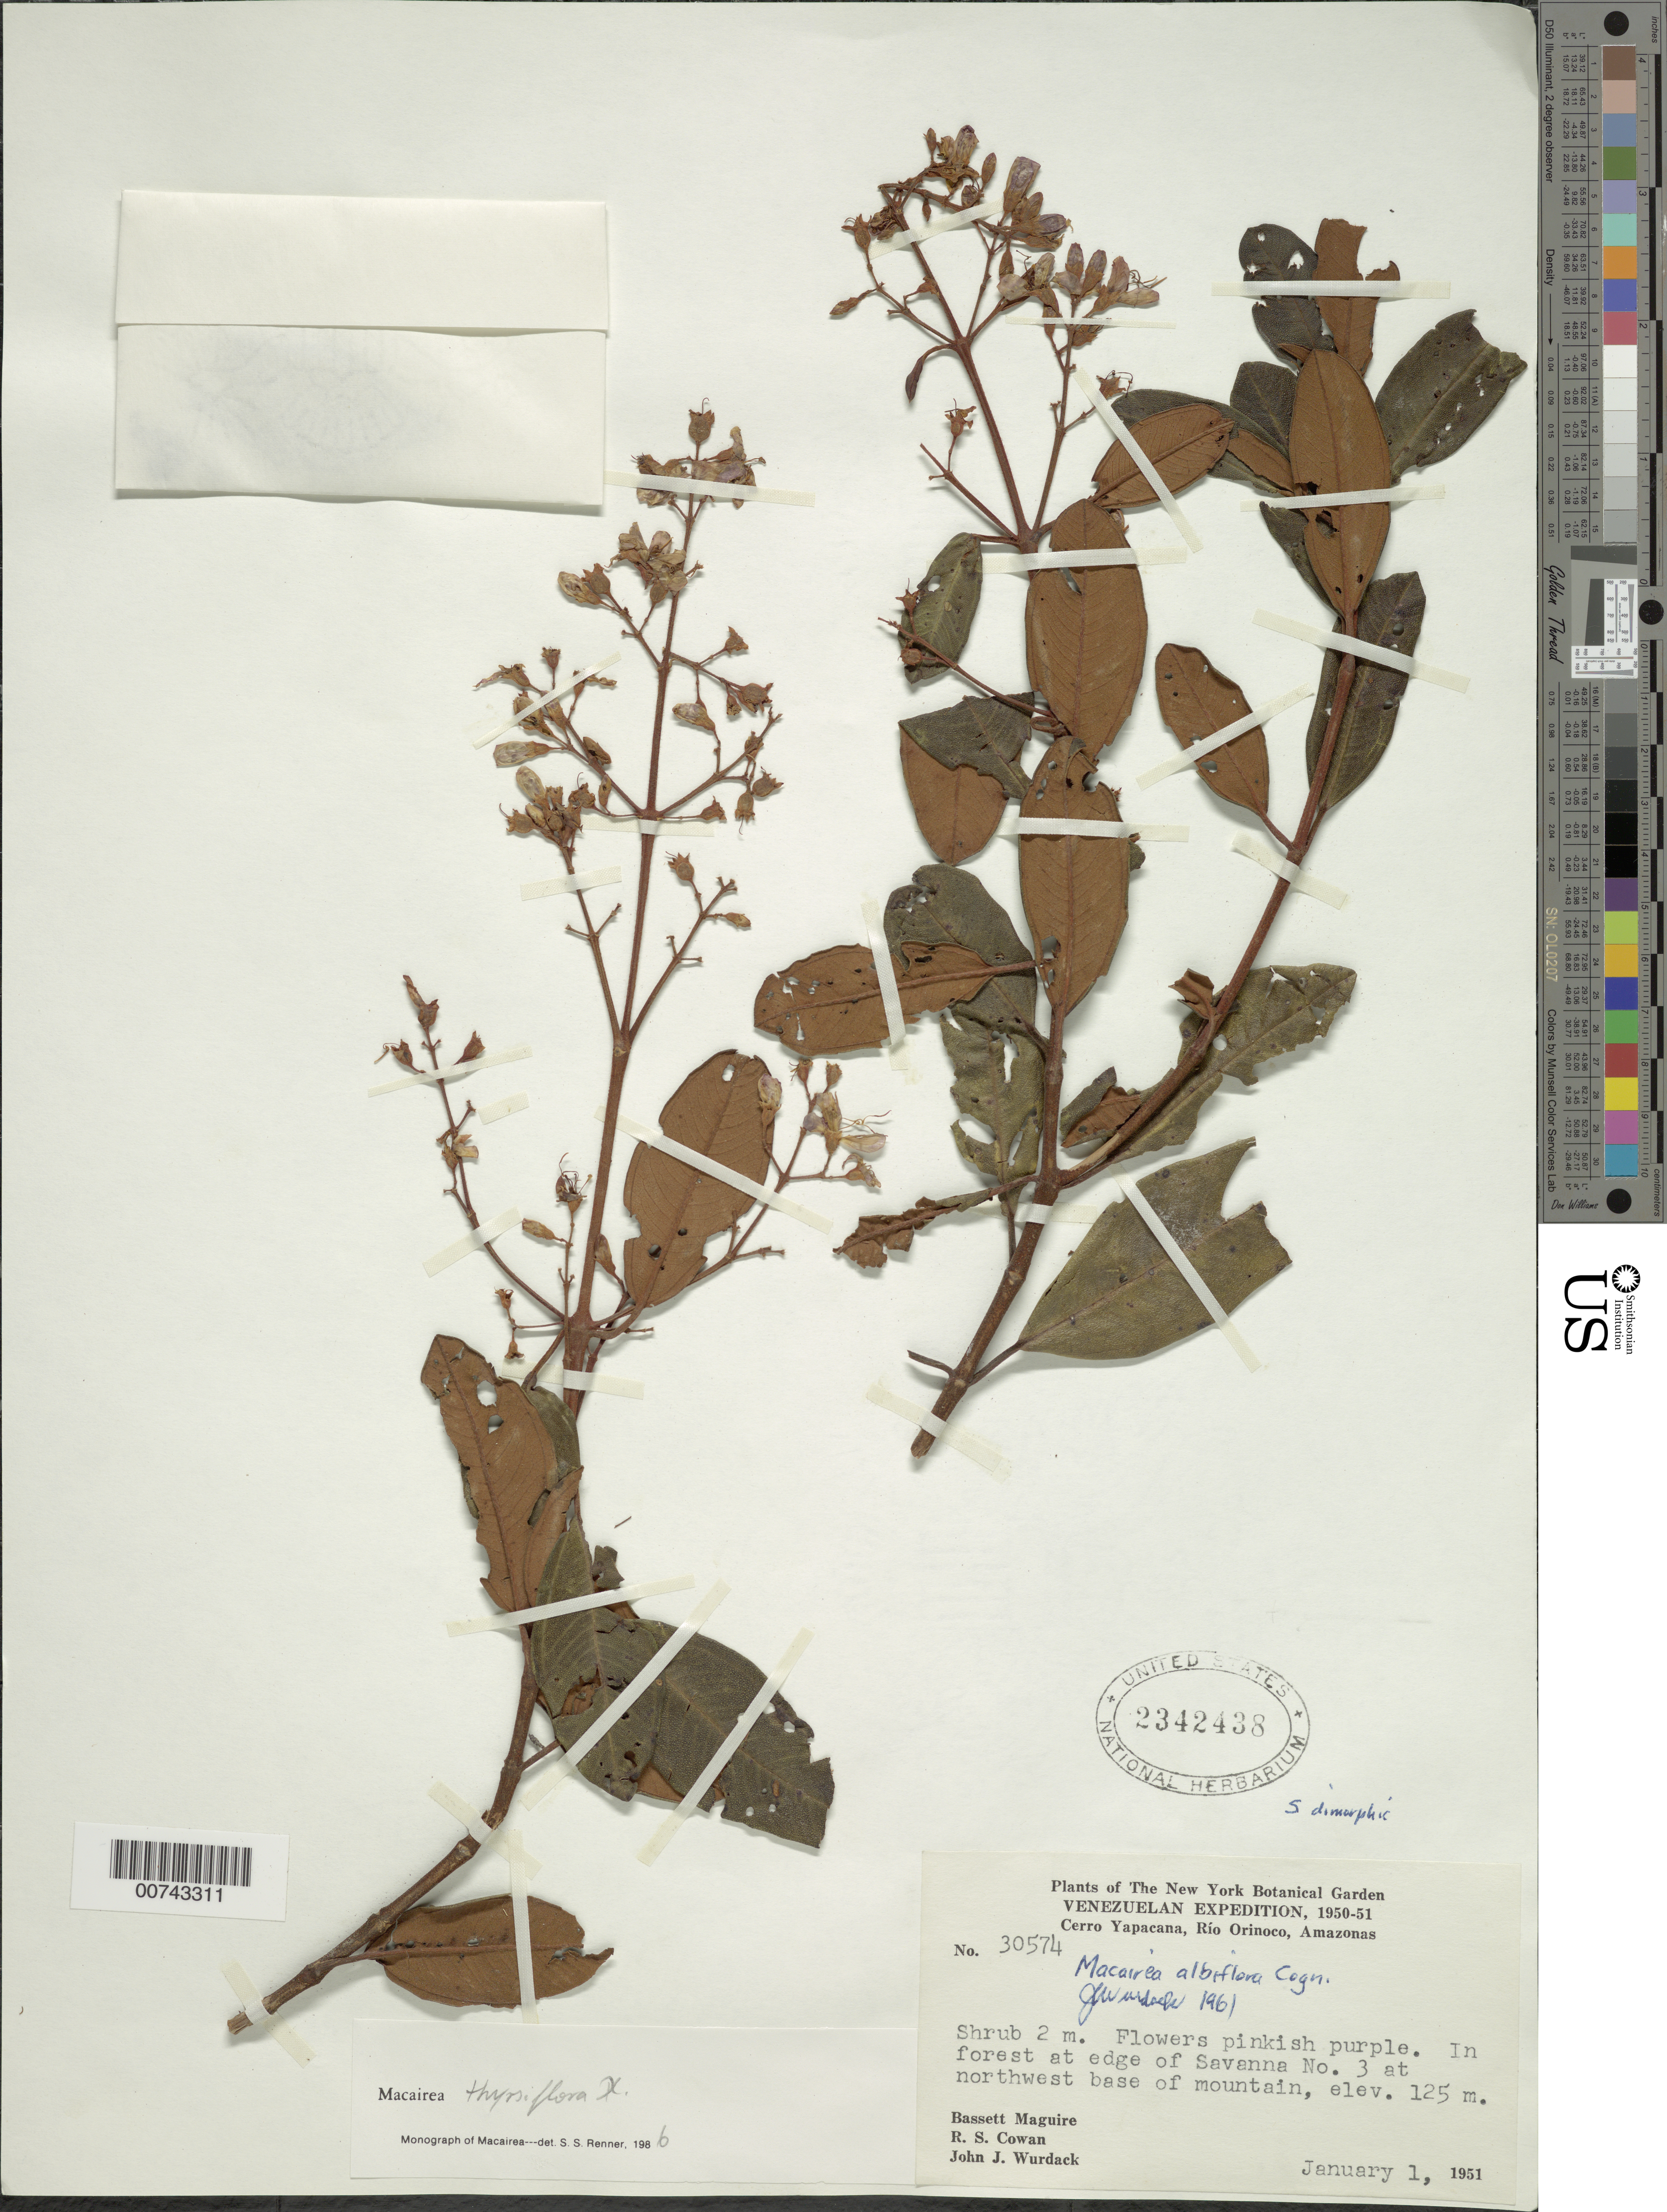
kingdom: Plantae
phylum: Tracheophyta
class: Magnoliopsida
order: Myrtales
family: Melastomataceae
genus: Macairea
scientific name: Macairea thyrsiflora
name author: DC.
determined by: Nunes da Silva, Diego, (RB), Jardim Botanico do Rio de Janeiro - Herbario (BRAZIL)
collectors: B. Maguire, R. S. Cowan & J. J. Wurdack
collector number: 30574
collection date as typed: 1-Jan-51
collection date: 1951-01-01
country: Venezuela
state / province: Amazonas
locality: Cerro Yapacána, Río Orinoco; savanna No. 3, NW base of mountain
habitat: Forest at edge of savanna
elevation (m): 125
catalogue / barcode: US 2342438